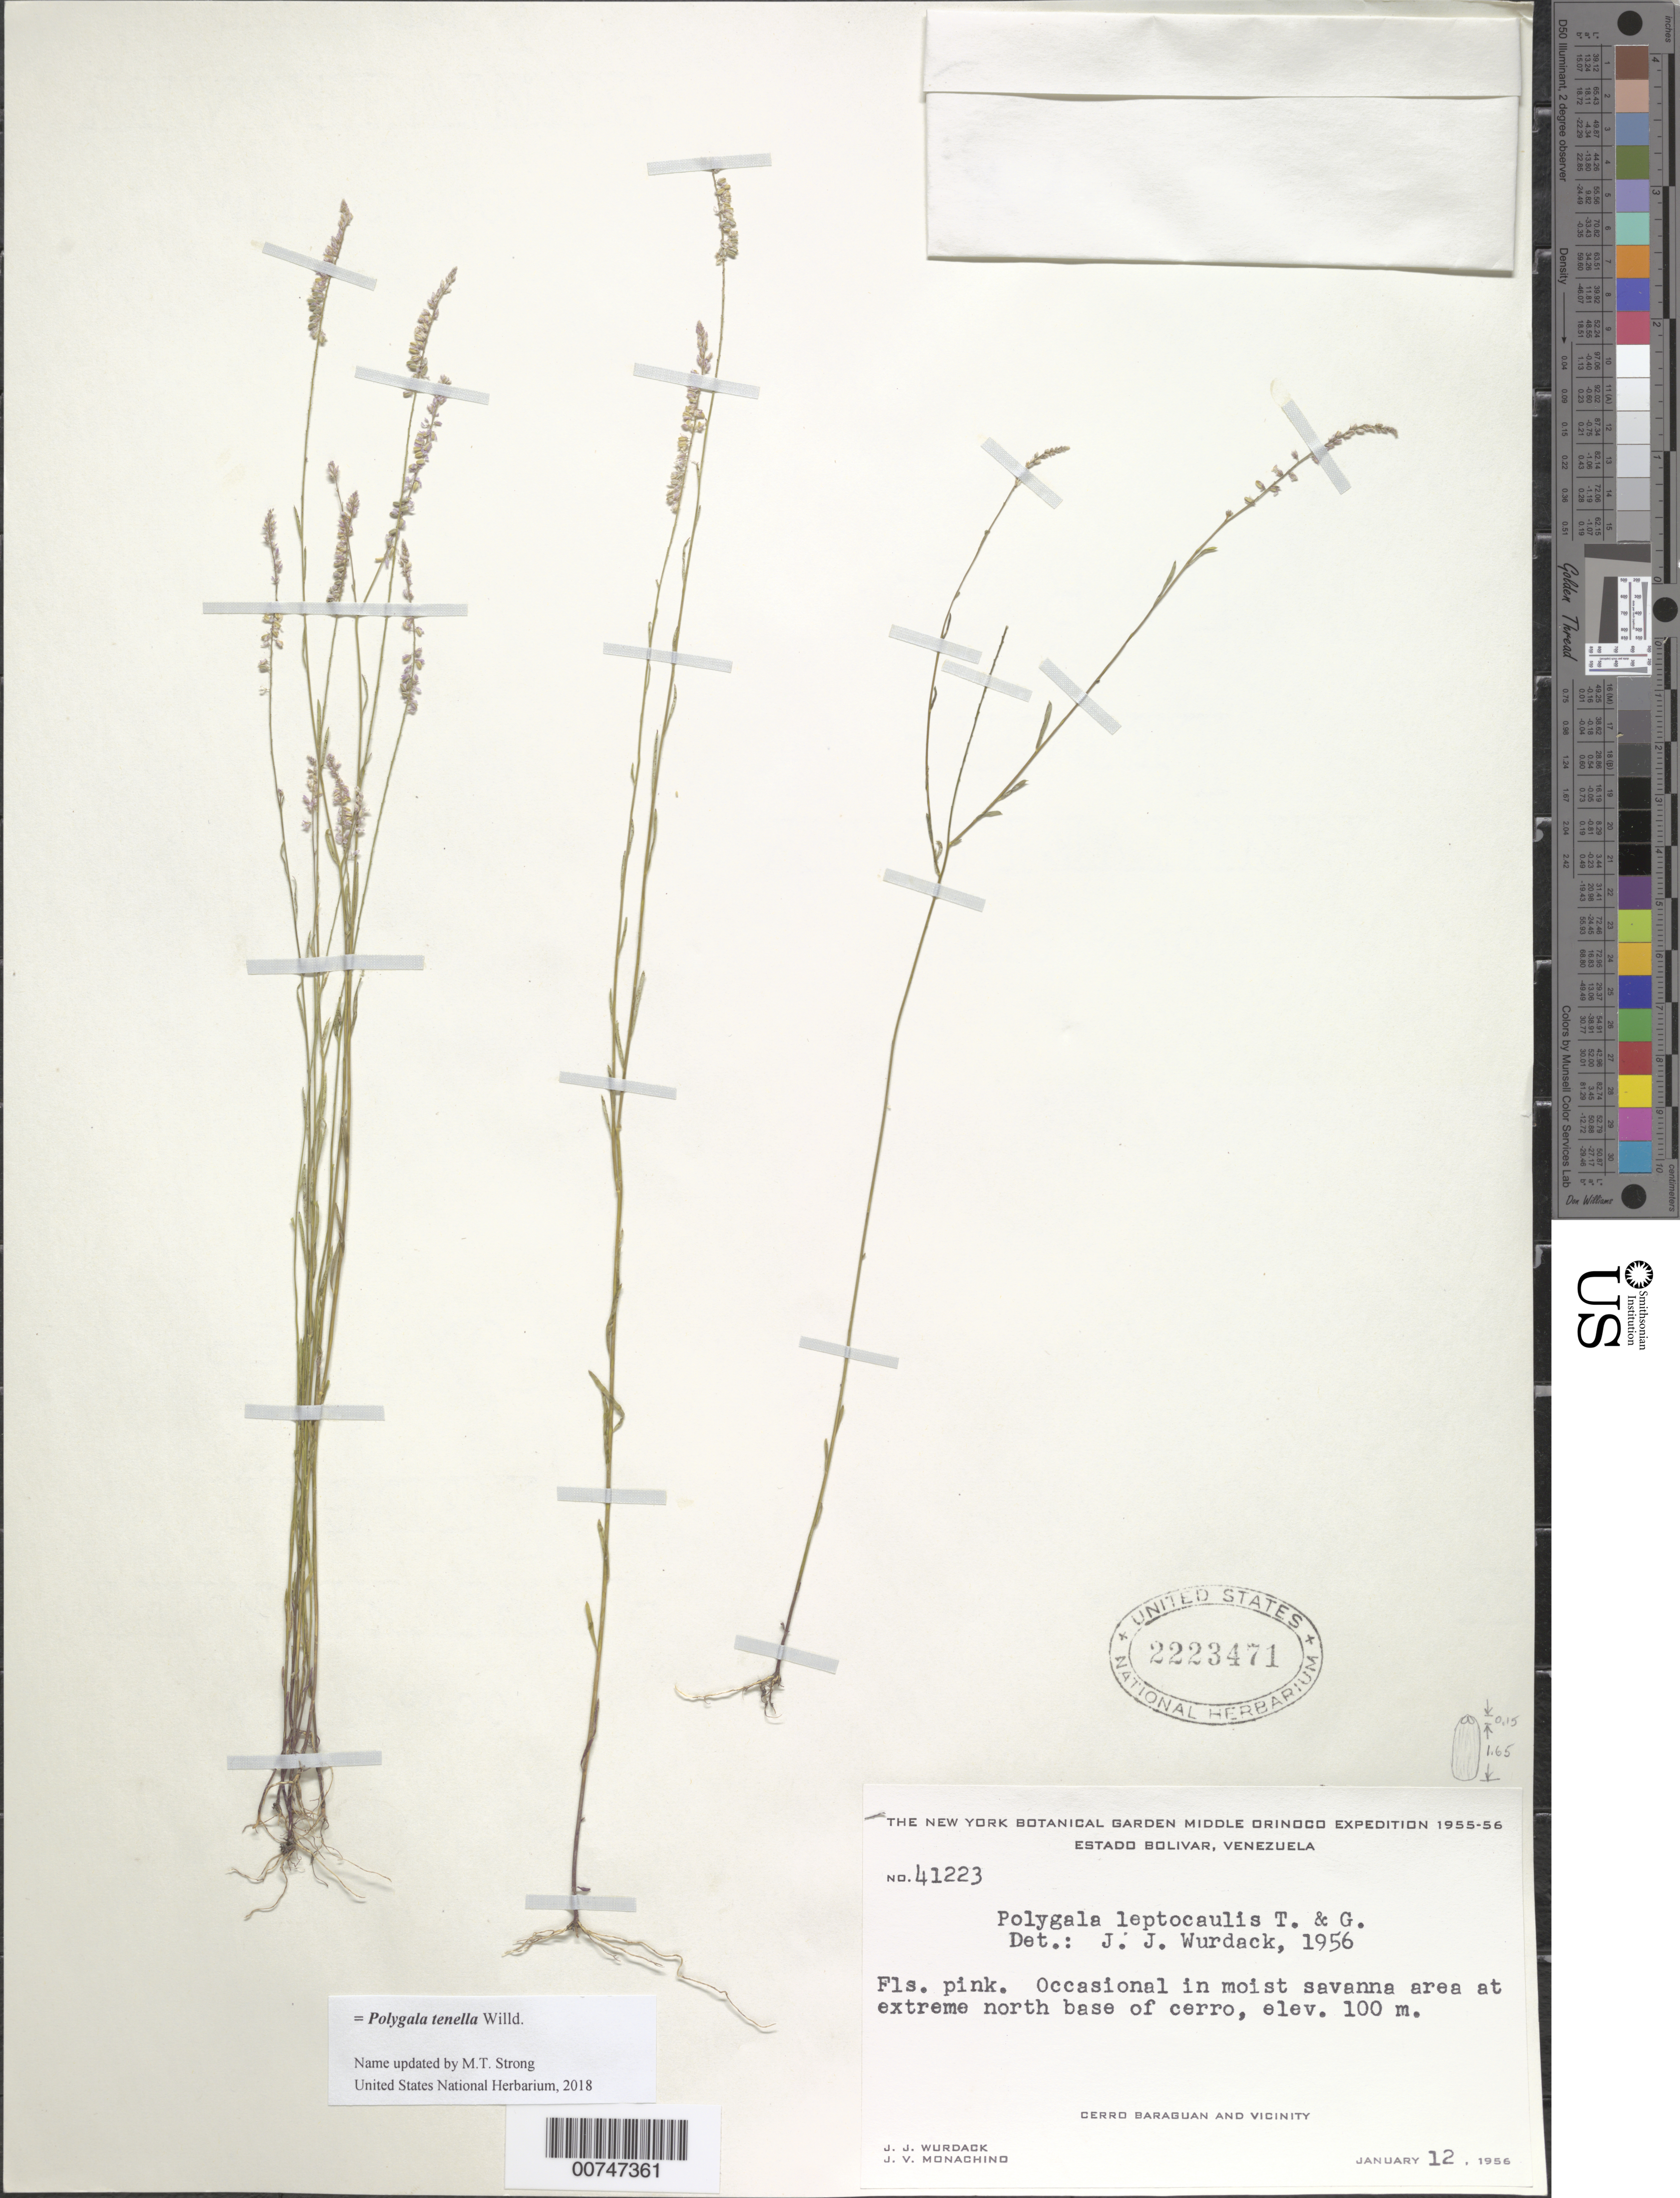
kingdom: Plantae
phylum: Tracheophyta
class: Magnoliopsida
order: Fabales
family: Polygalaceae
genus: Polygala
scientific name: Polygala tenella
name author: Willd.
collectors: J. J. Wurdack & J. V. Monachino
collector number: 41223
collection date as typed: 12-Jan-56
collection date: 1956-01-12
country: Venezuela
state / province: Bolívar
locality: Cerro Baraguan and vicinity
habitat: Moist savanna at extreme N base of cerro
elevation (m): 100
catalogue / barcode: US 2223471